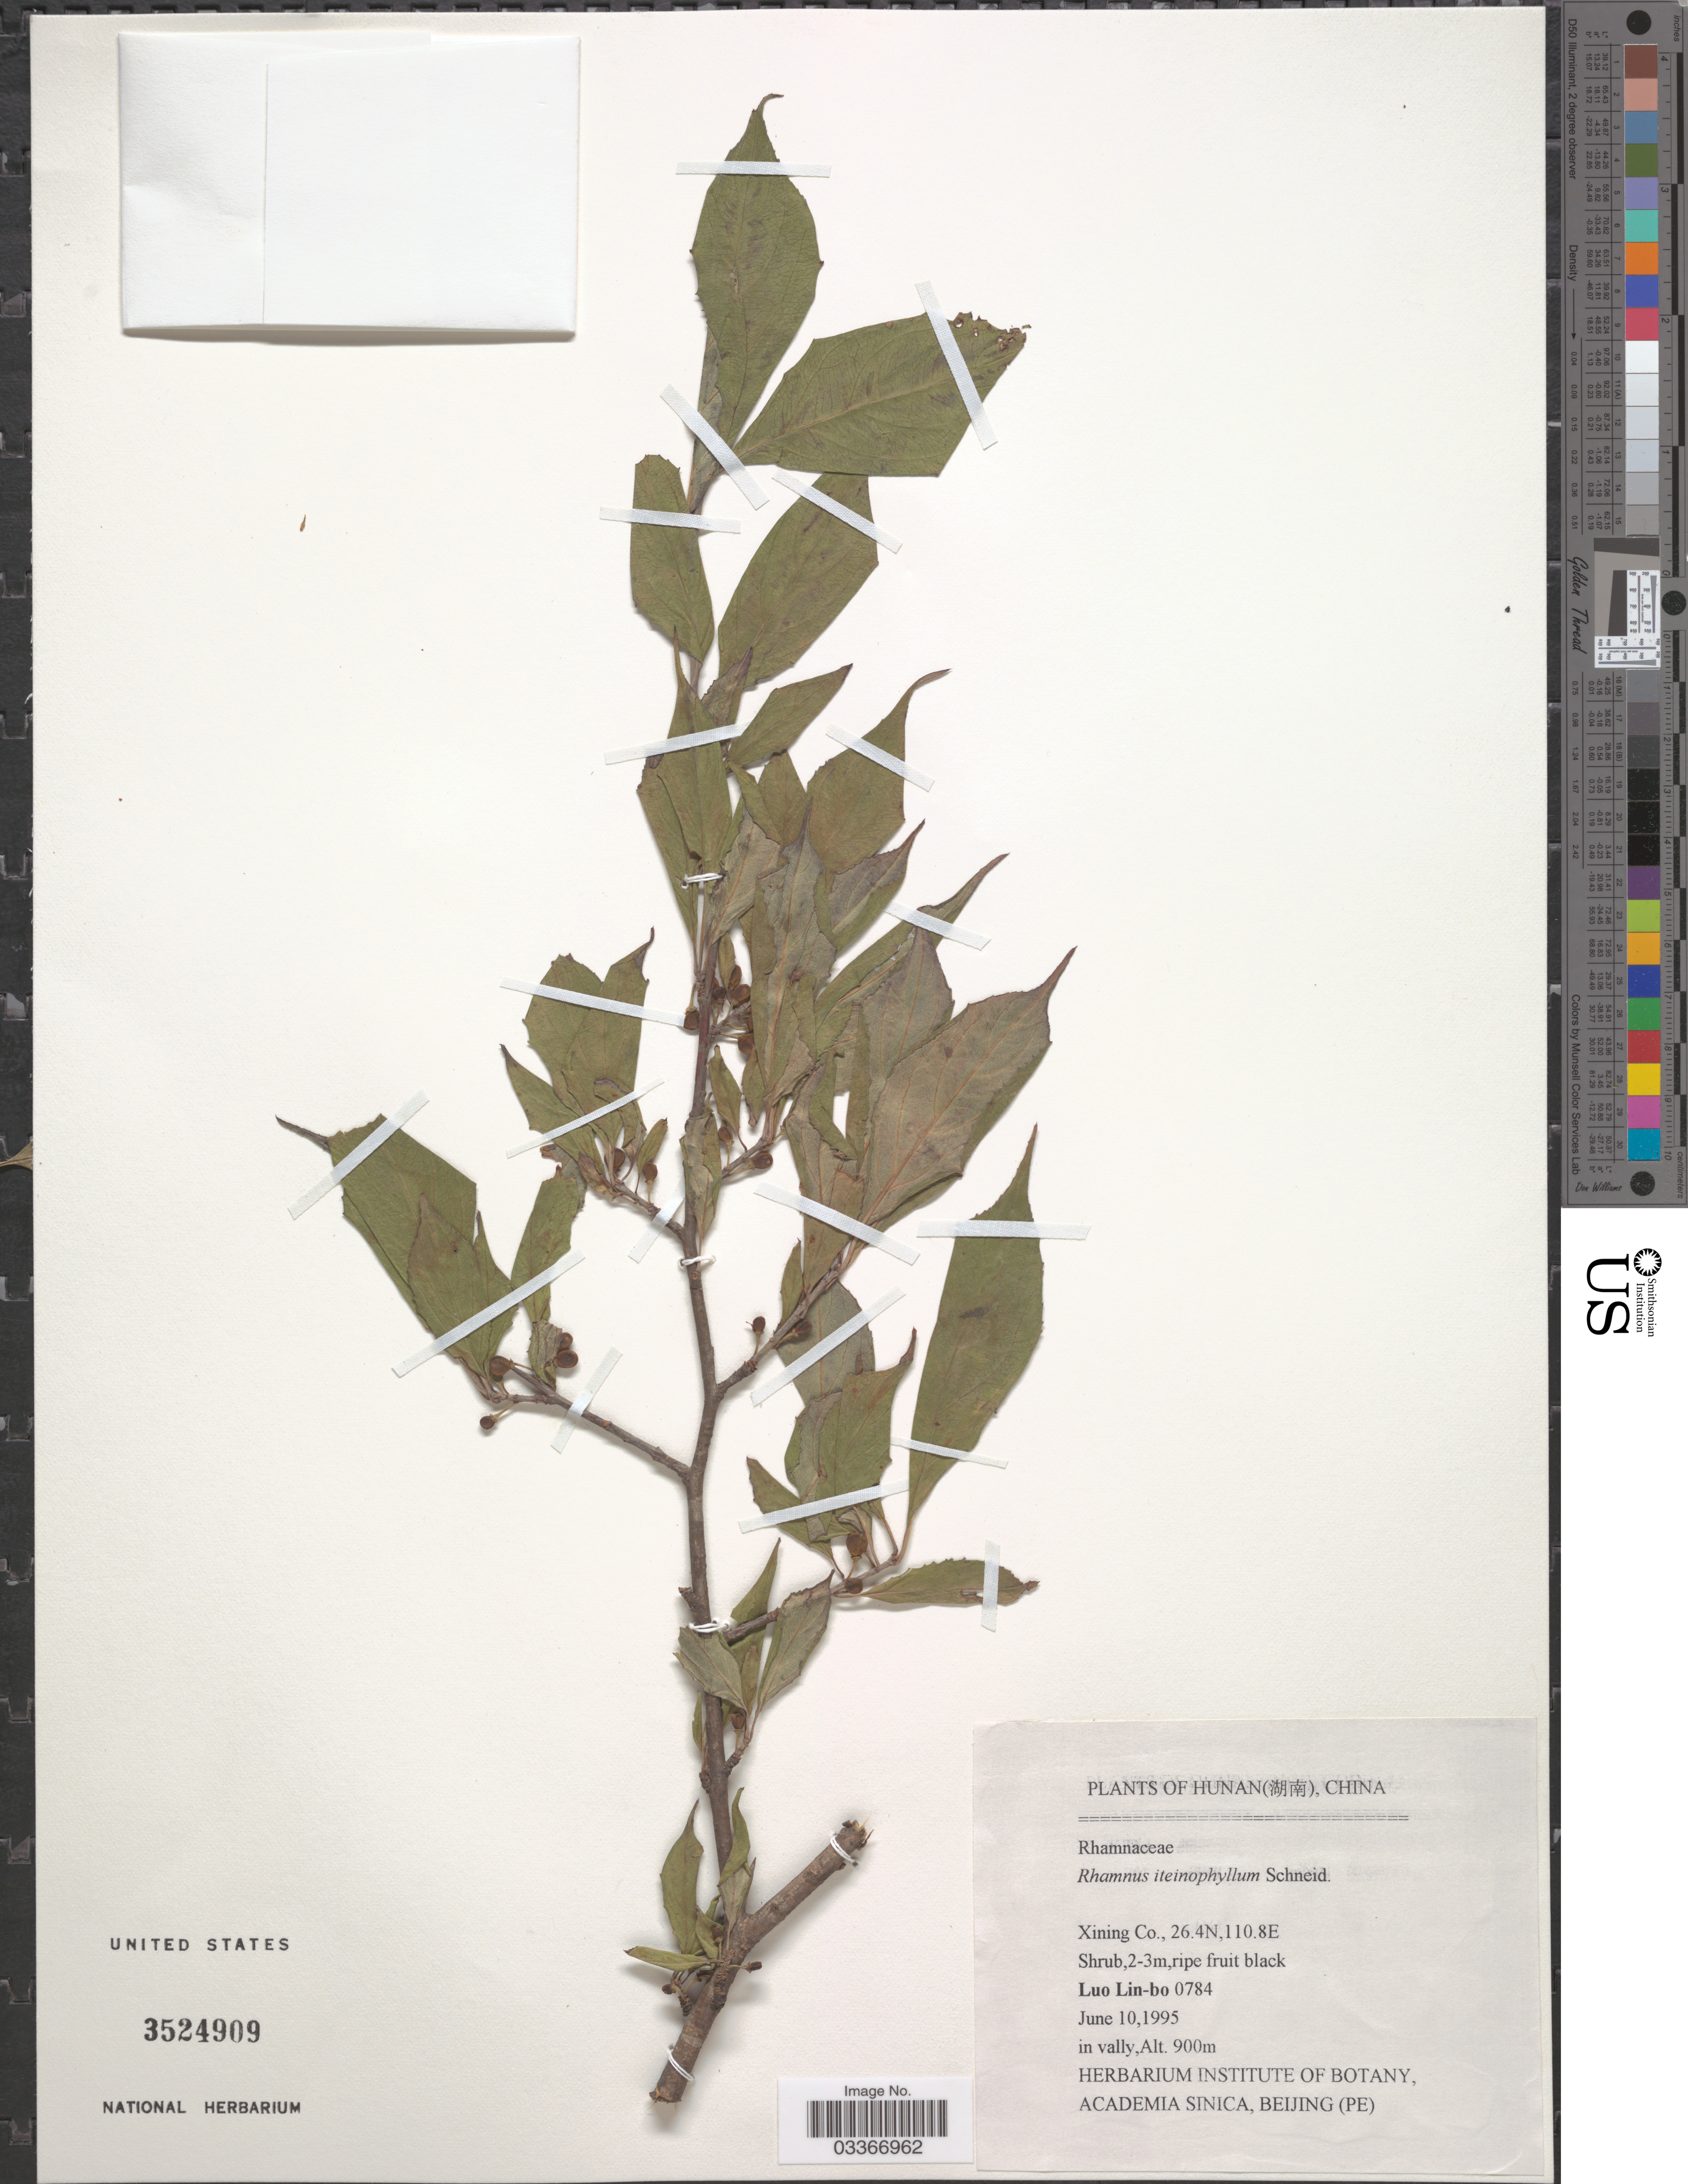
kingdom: Plantae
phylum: Tracheophyta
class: Magnoliopsida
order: Rosales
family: Rhamnaceae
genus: Rhamnus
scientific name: Rhamnus iteinophylla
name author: C.K. Schneid.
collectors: L. Lin-bo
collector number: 0784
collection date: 1995-06-10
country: China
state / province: Hunan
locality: Xining Co.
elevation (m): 900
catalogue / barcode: US 3524909